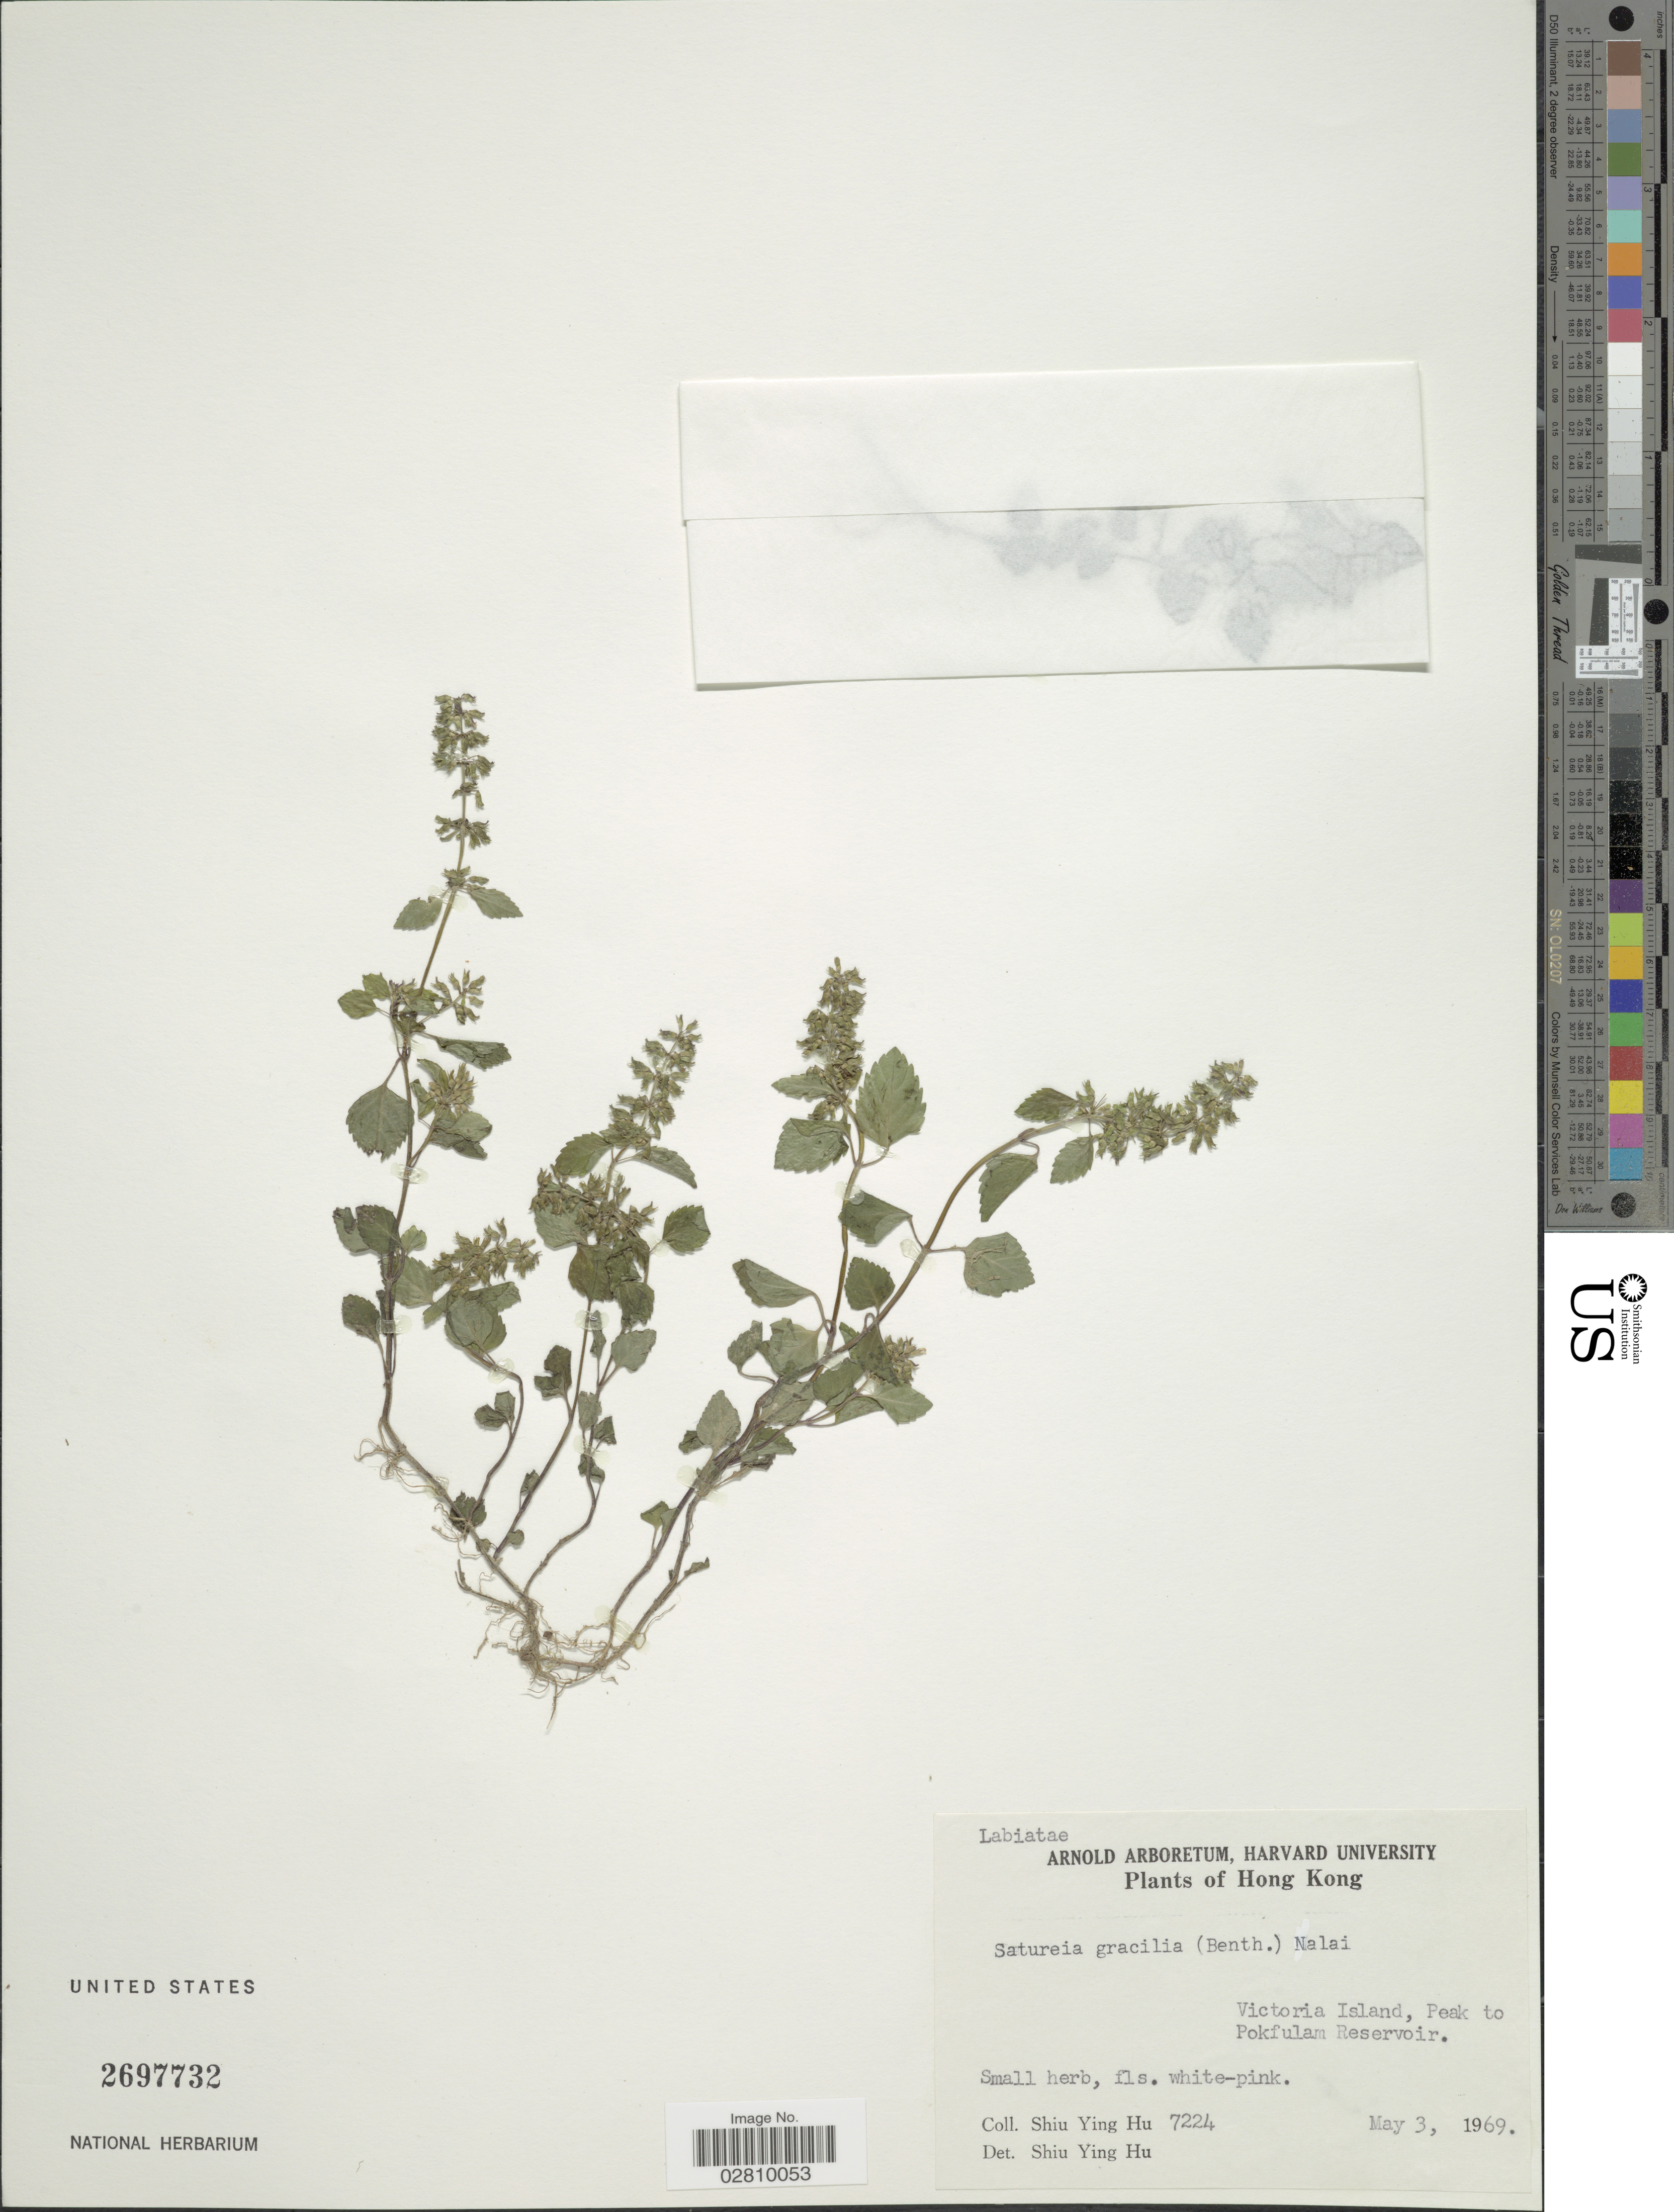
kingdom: Plantae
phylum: Tracheophyta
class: Magnoliopsida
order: Lamiales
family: Lamiaceae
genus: Calamintha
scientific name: Calamintha confinis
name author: Hance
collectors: S. Y. Hu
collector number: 7224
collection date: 1969-05-03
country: China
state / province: Hong Kong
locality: Victoria Island, Peak to Pokfulam Reservoir.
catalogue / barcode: US 2697732